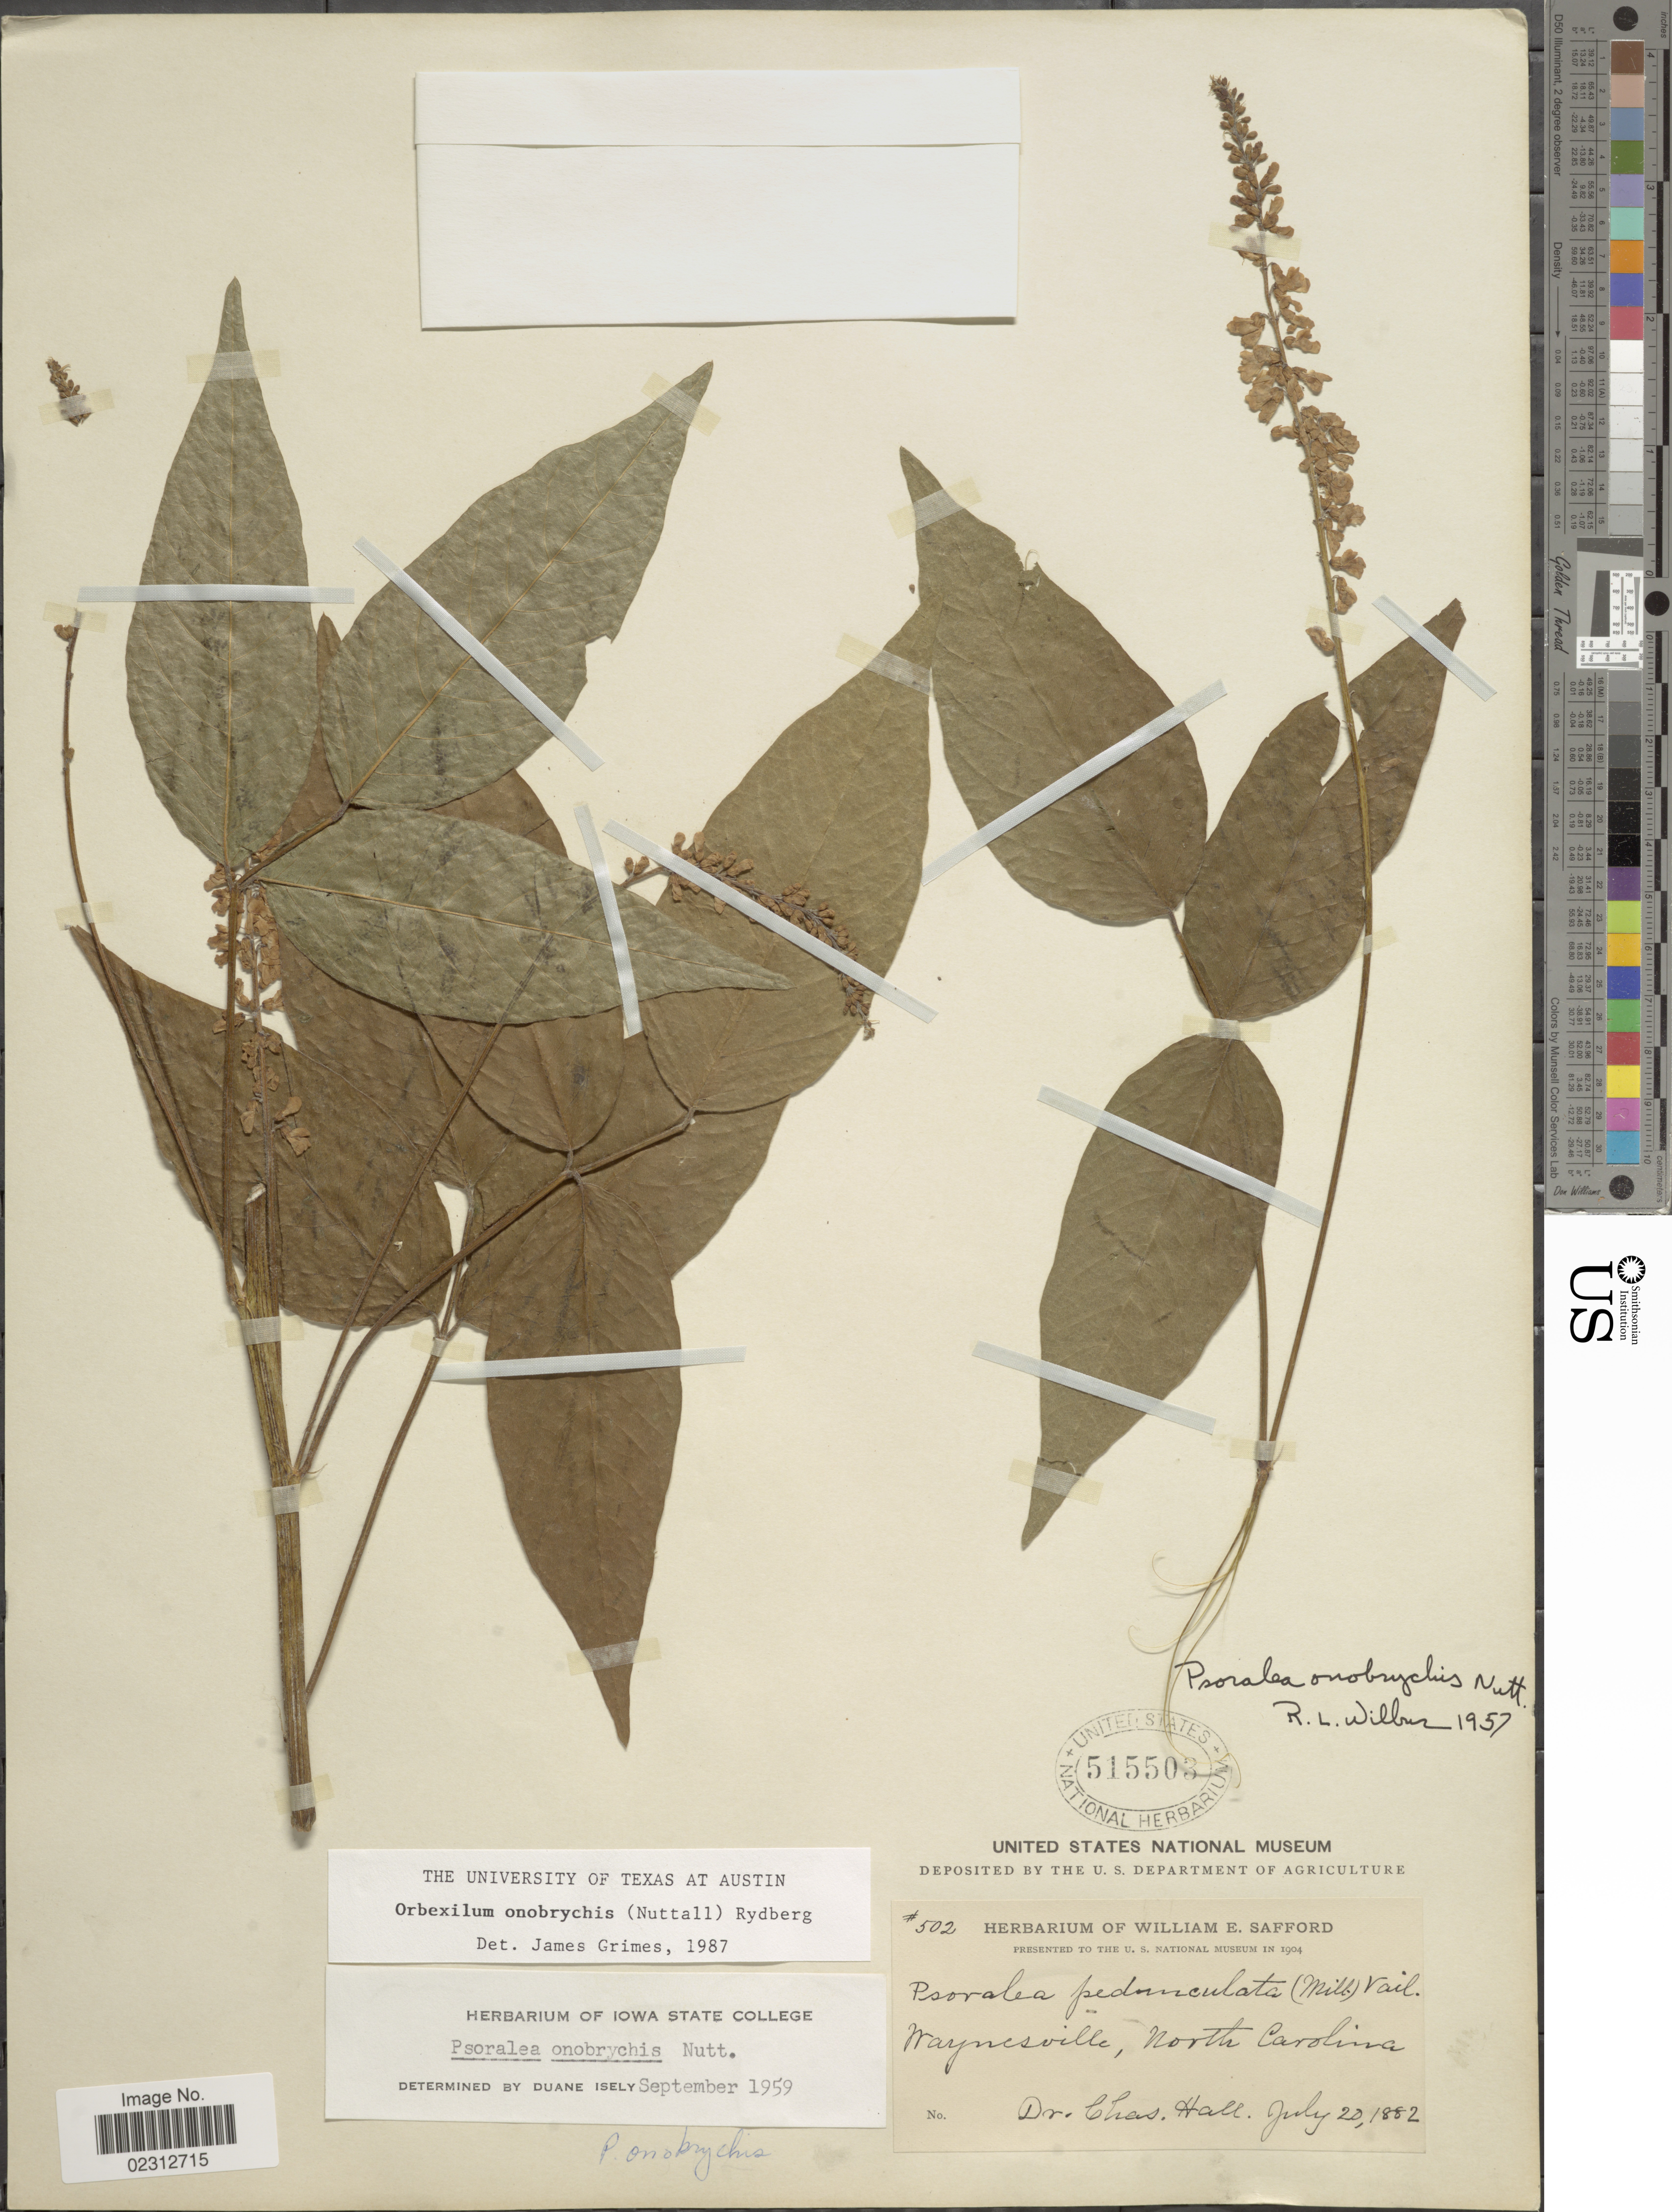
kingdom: Plantae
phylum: Tracheophyta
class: Magnoliopsida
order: Fabales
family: Fabaceae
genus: Orbexilum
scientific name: Orbexilum onobrychis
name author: (Nutt.) Rydb.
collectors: C. Hall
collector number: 502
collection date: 1882-07-20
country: United States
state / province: North Carolina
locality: Waynesville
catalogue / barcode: US 515503